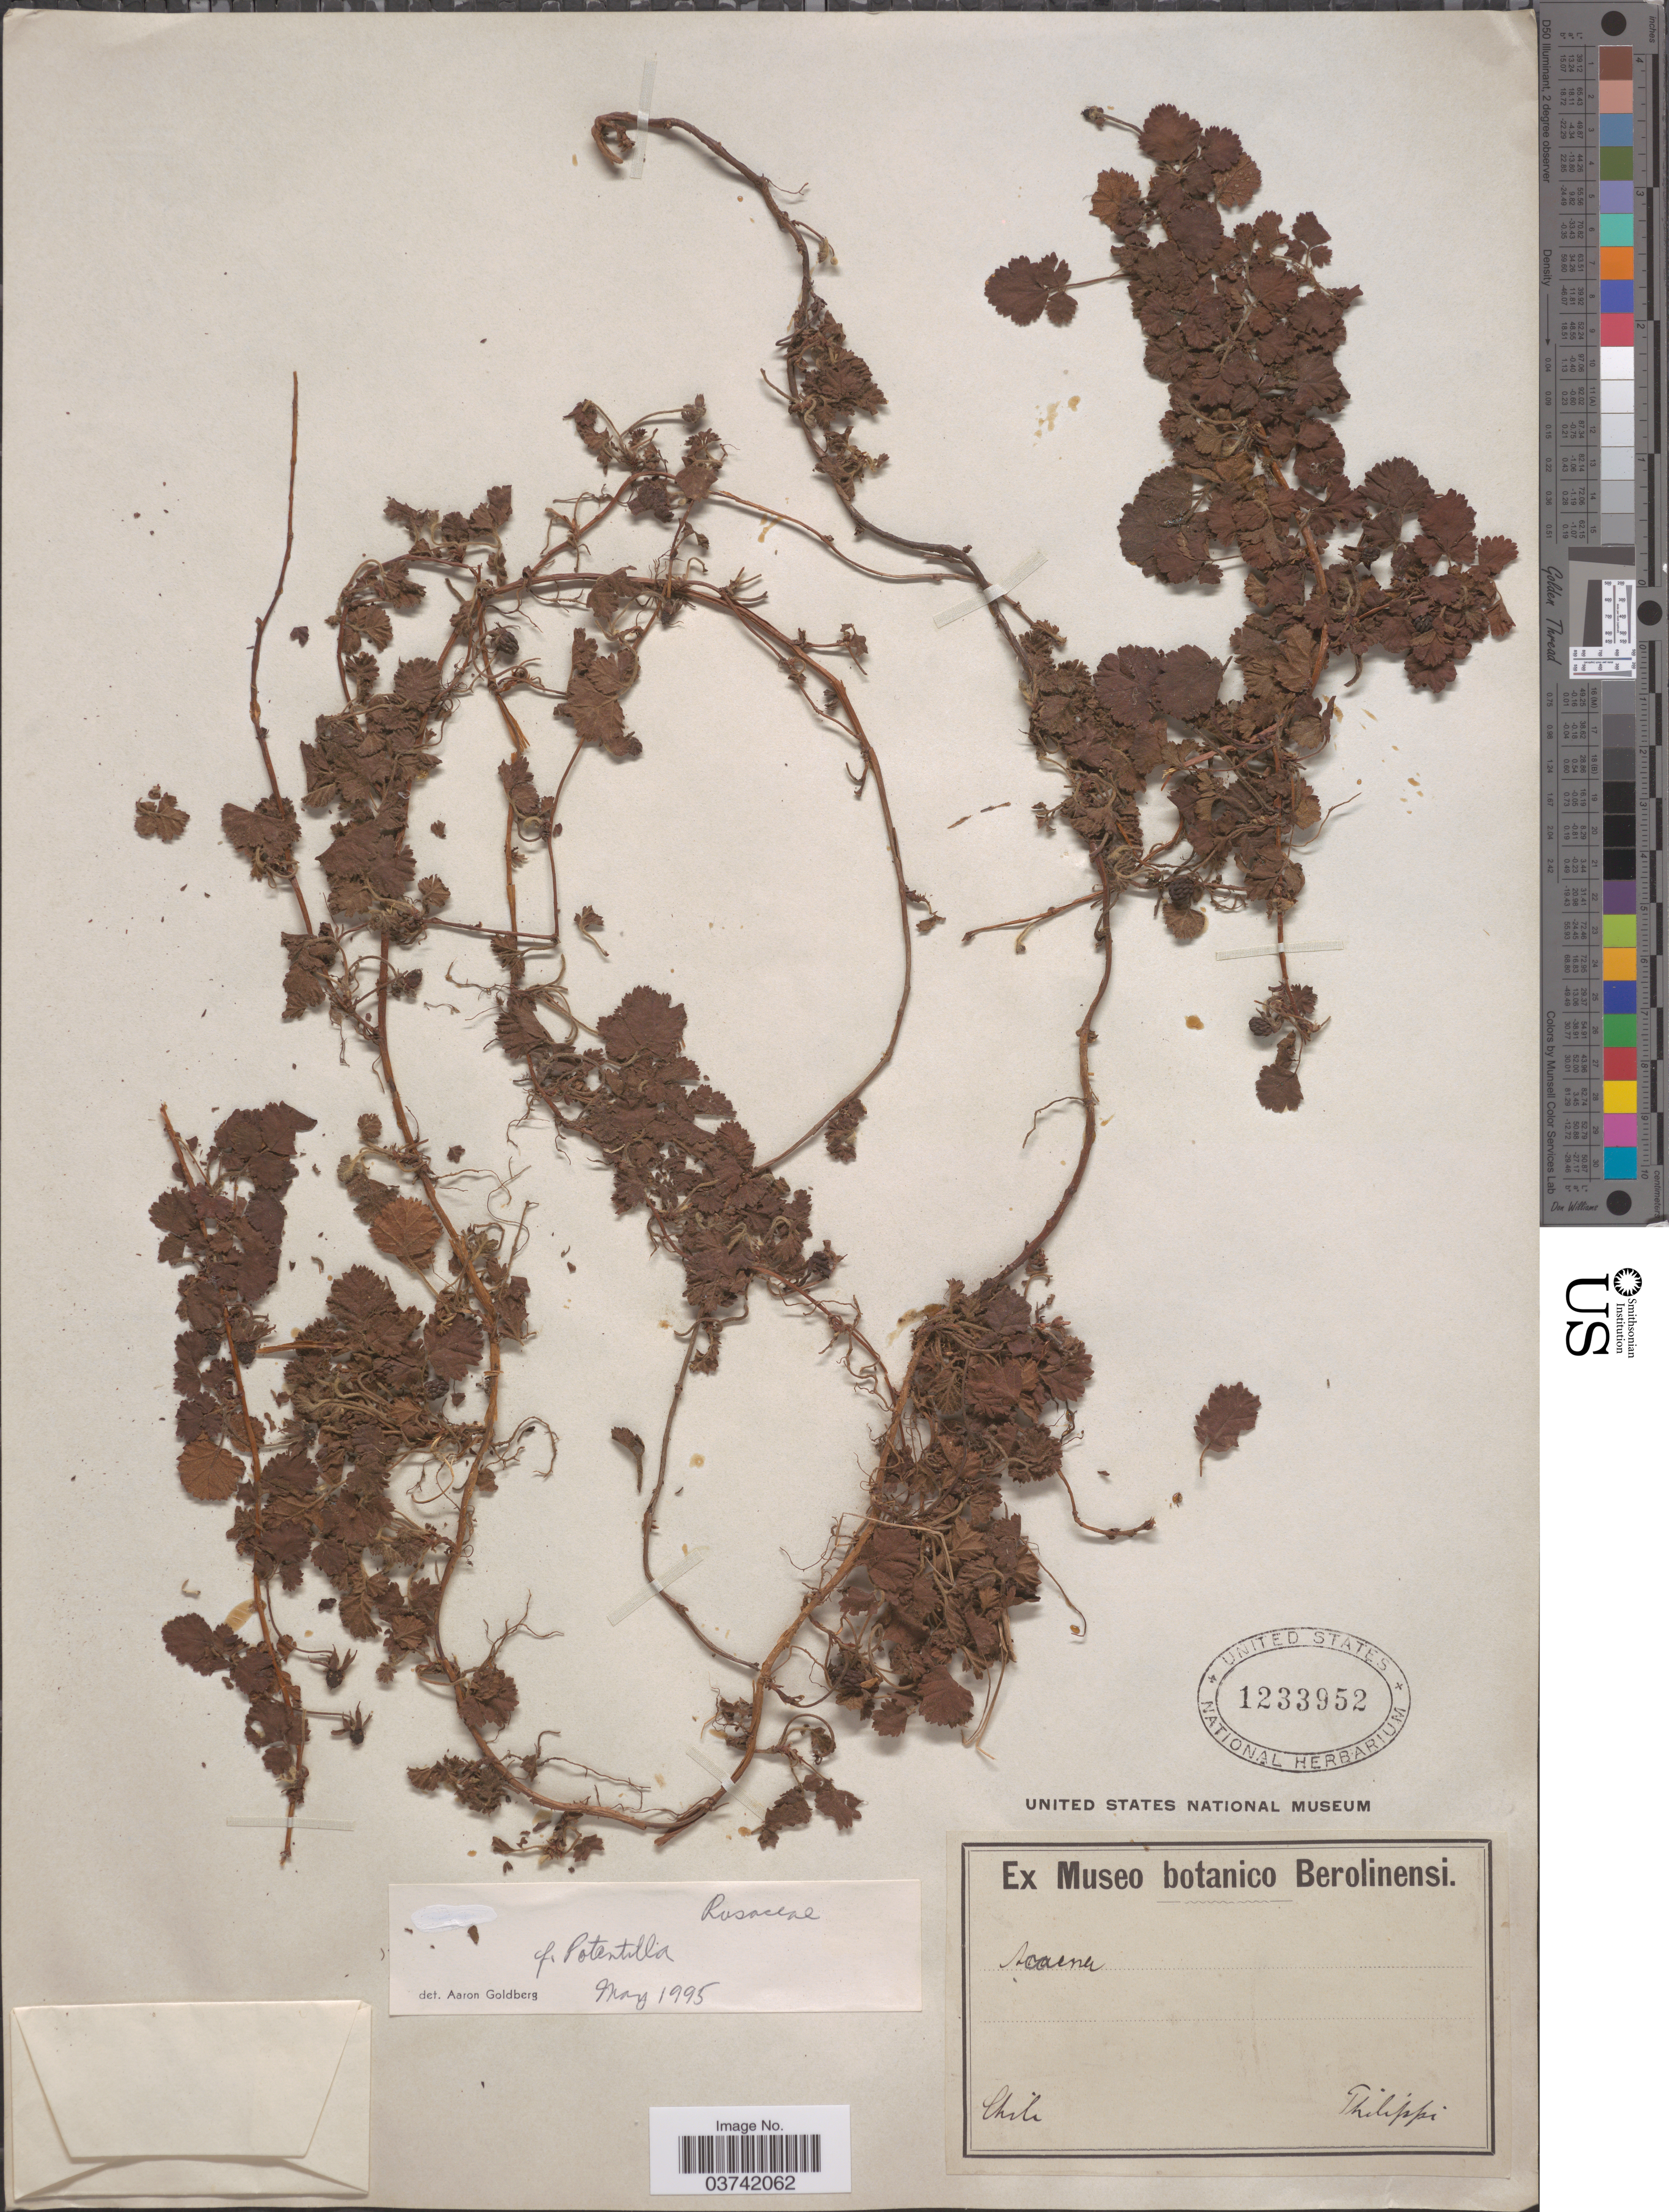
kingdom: Plantae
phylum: Tracheophyta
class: Magnoliopsida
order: Rosales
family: Rosaceae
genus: Potentilla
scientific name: Potentilla sp.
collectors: -. Philippi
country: Chile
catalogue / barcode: US 1233952